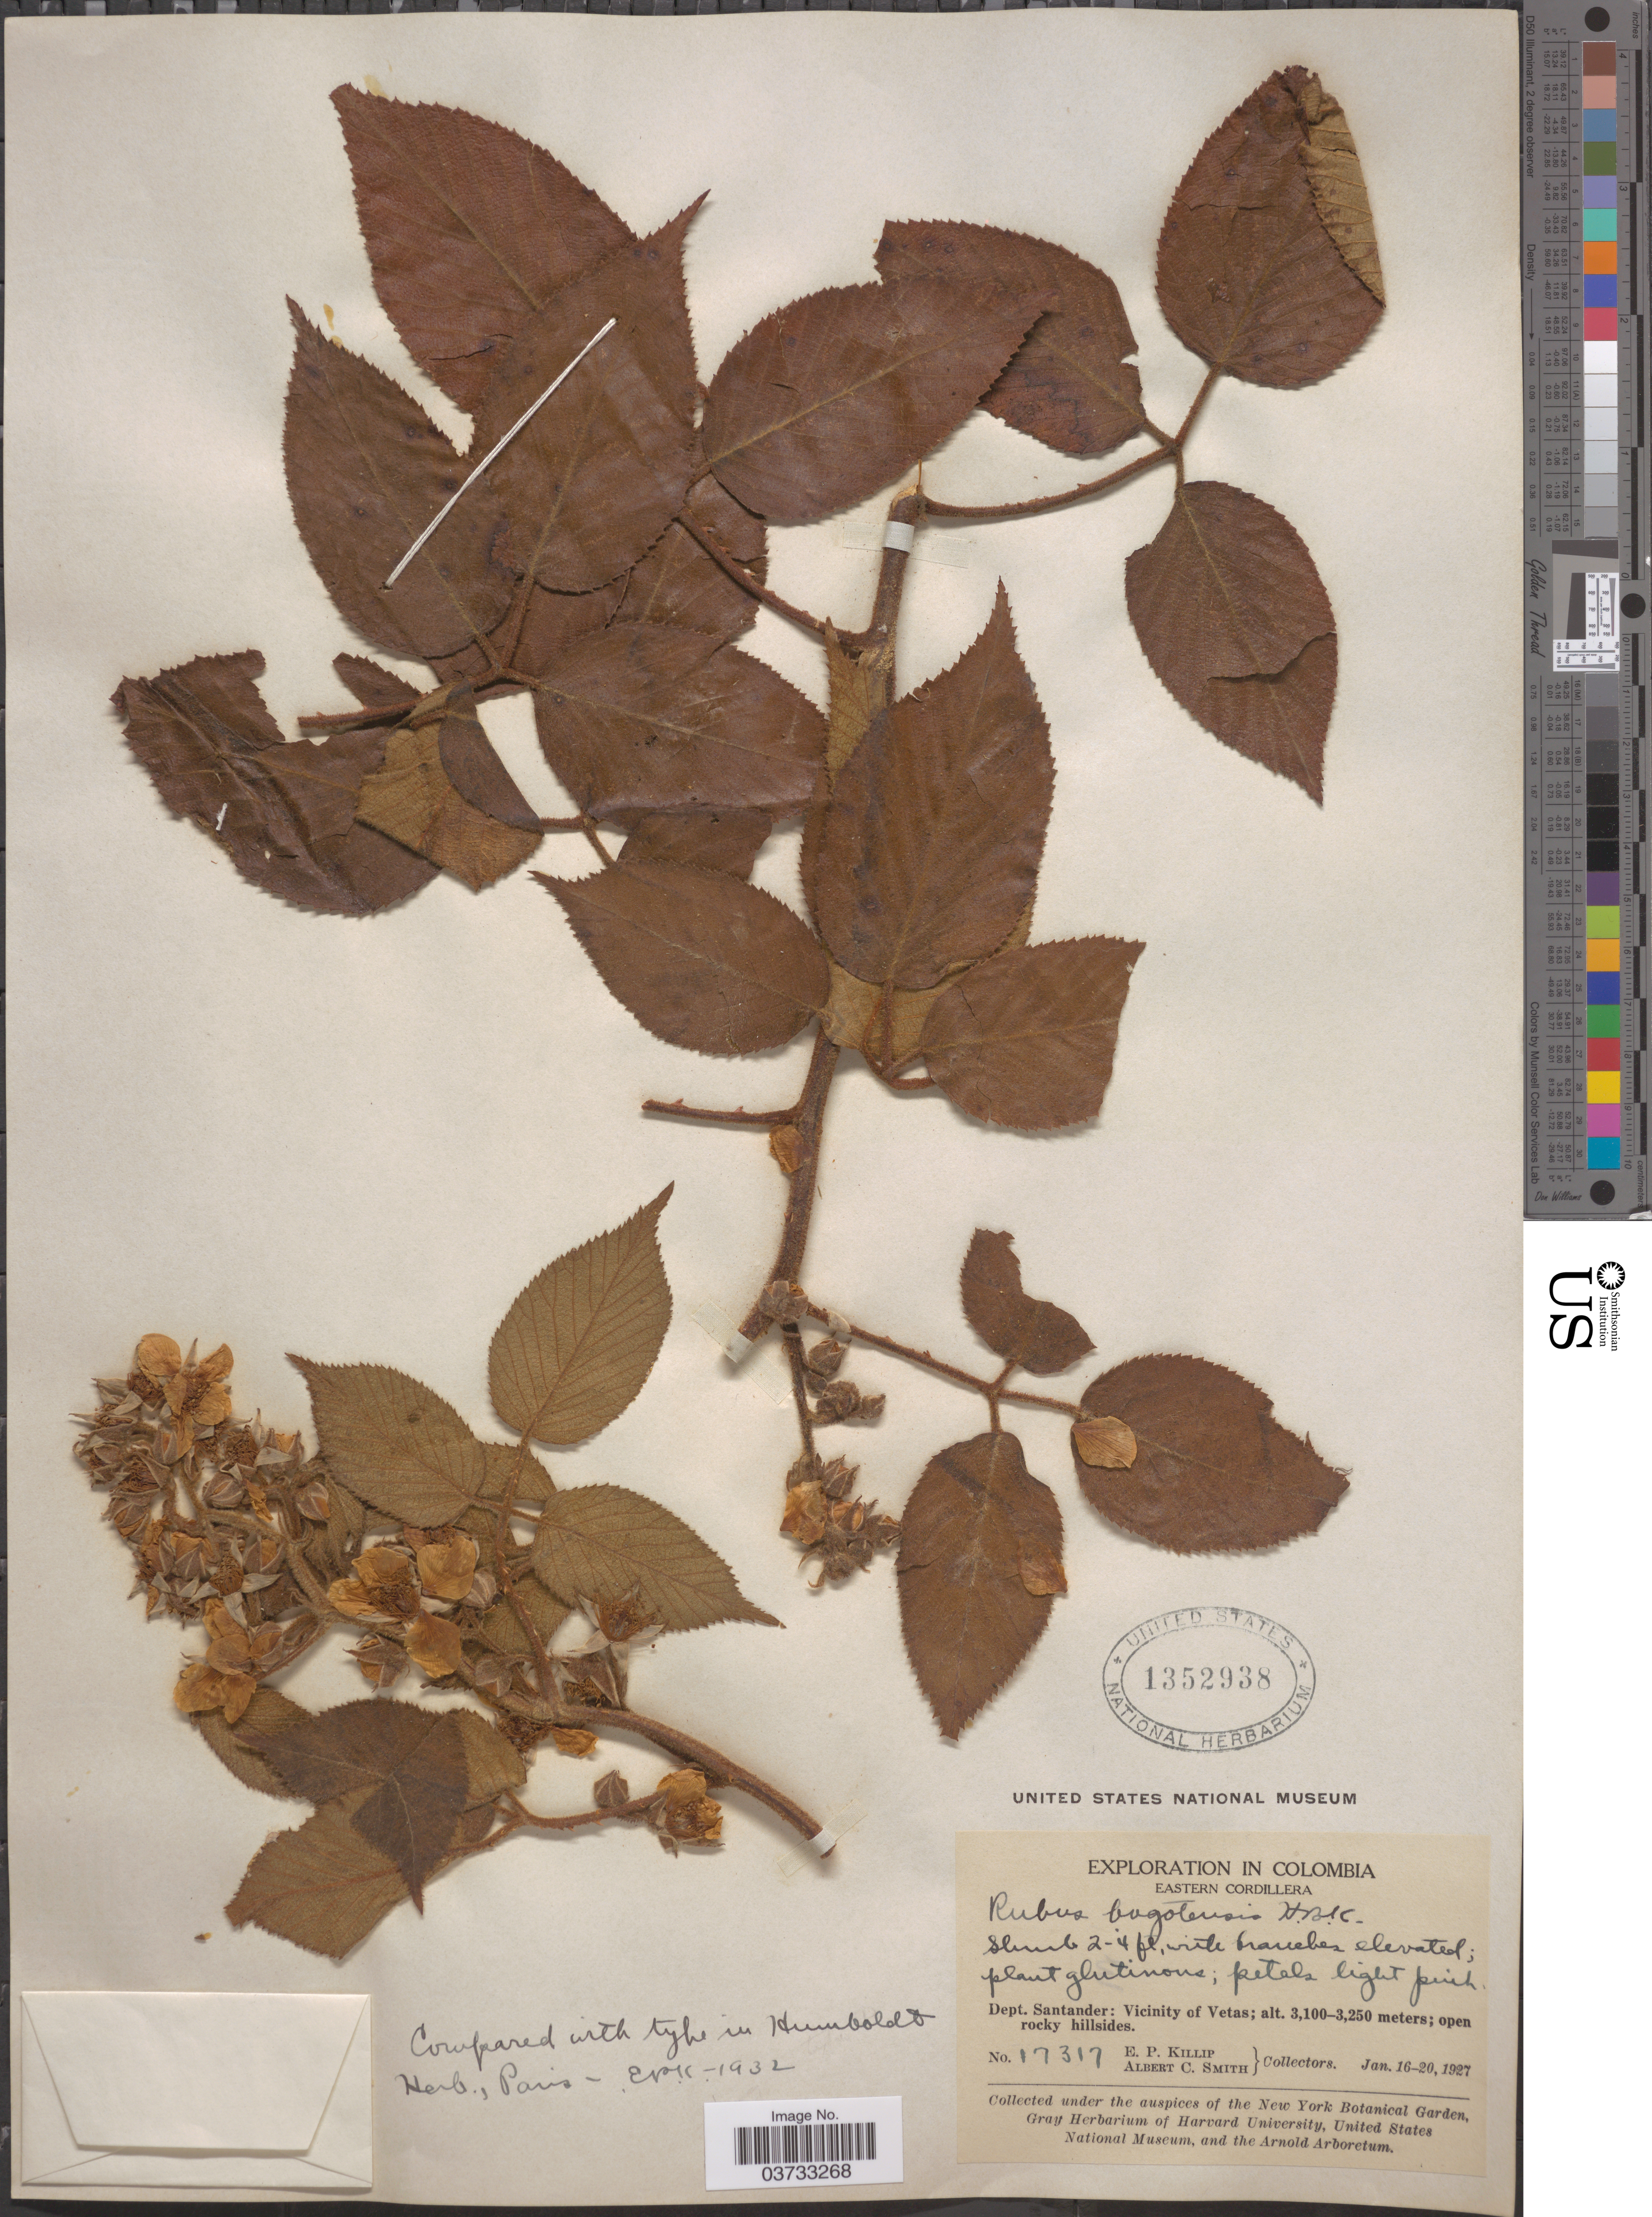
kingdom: Plantae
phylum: Tracheophyta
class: Magnoliopsida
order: Rosales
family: Rosaceae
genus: Rubus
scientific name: Rubus bogotensis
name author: Kunth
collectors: E. P. Killip & A. C. Smith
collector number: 17317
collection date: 1927-01-16/1927-01-20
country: Colombia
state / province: Santander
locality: Eastern Cordillera. Dept. Santander: Vicinity of Vetas.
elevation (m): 3100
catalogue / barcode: US 1352938